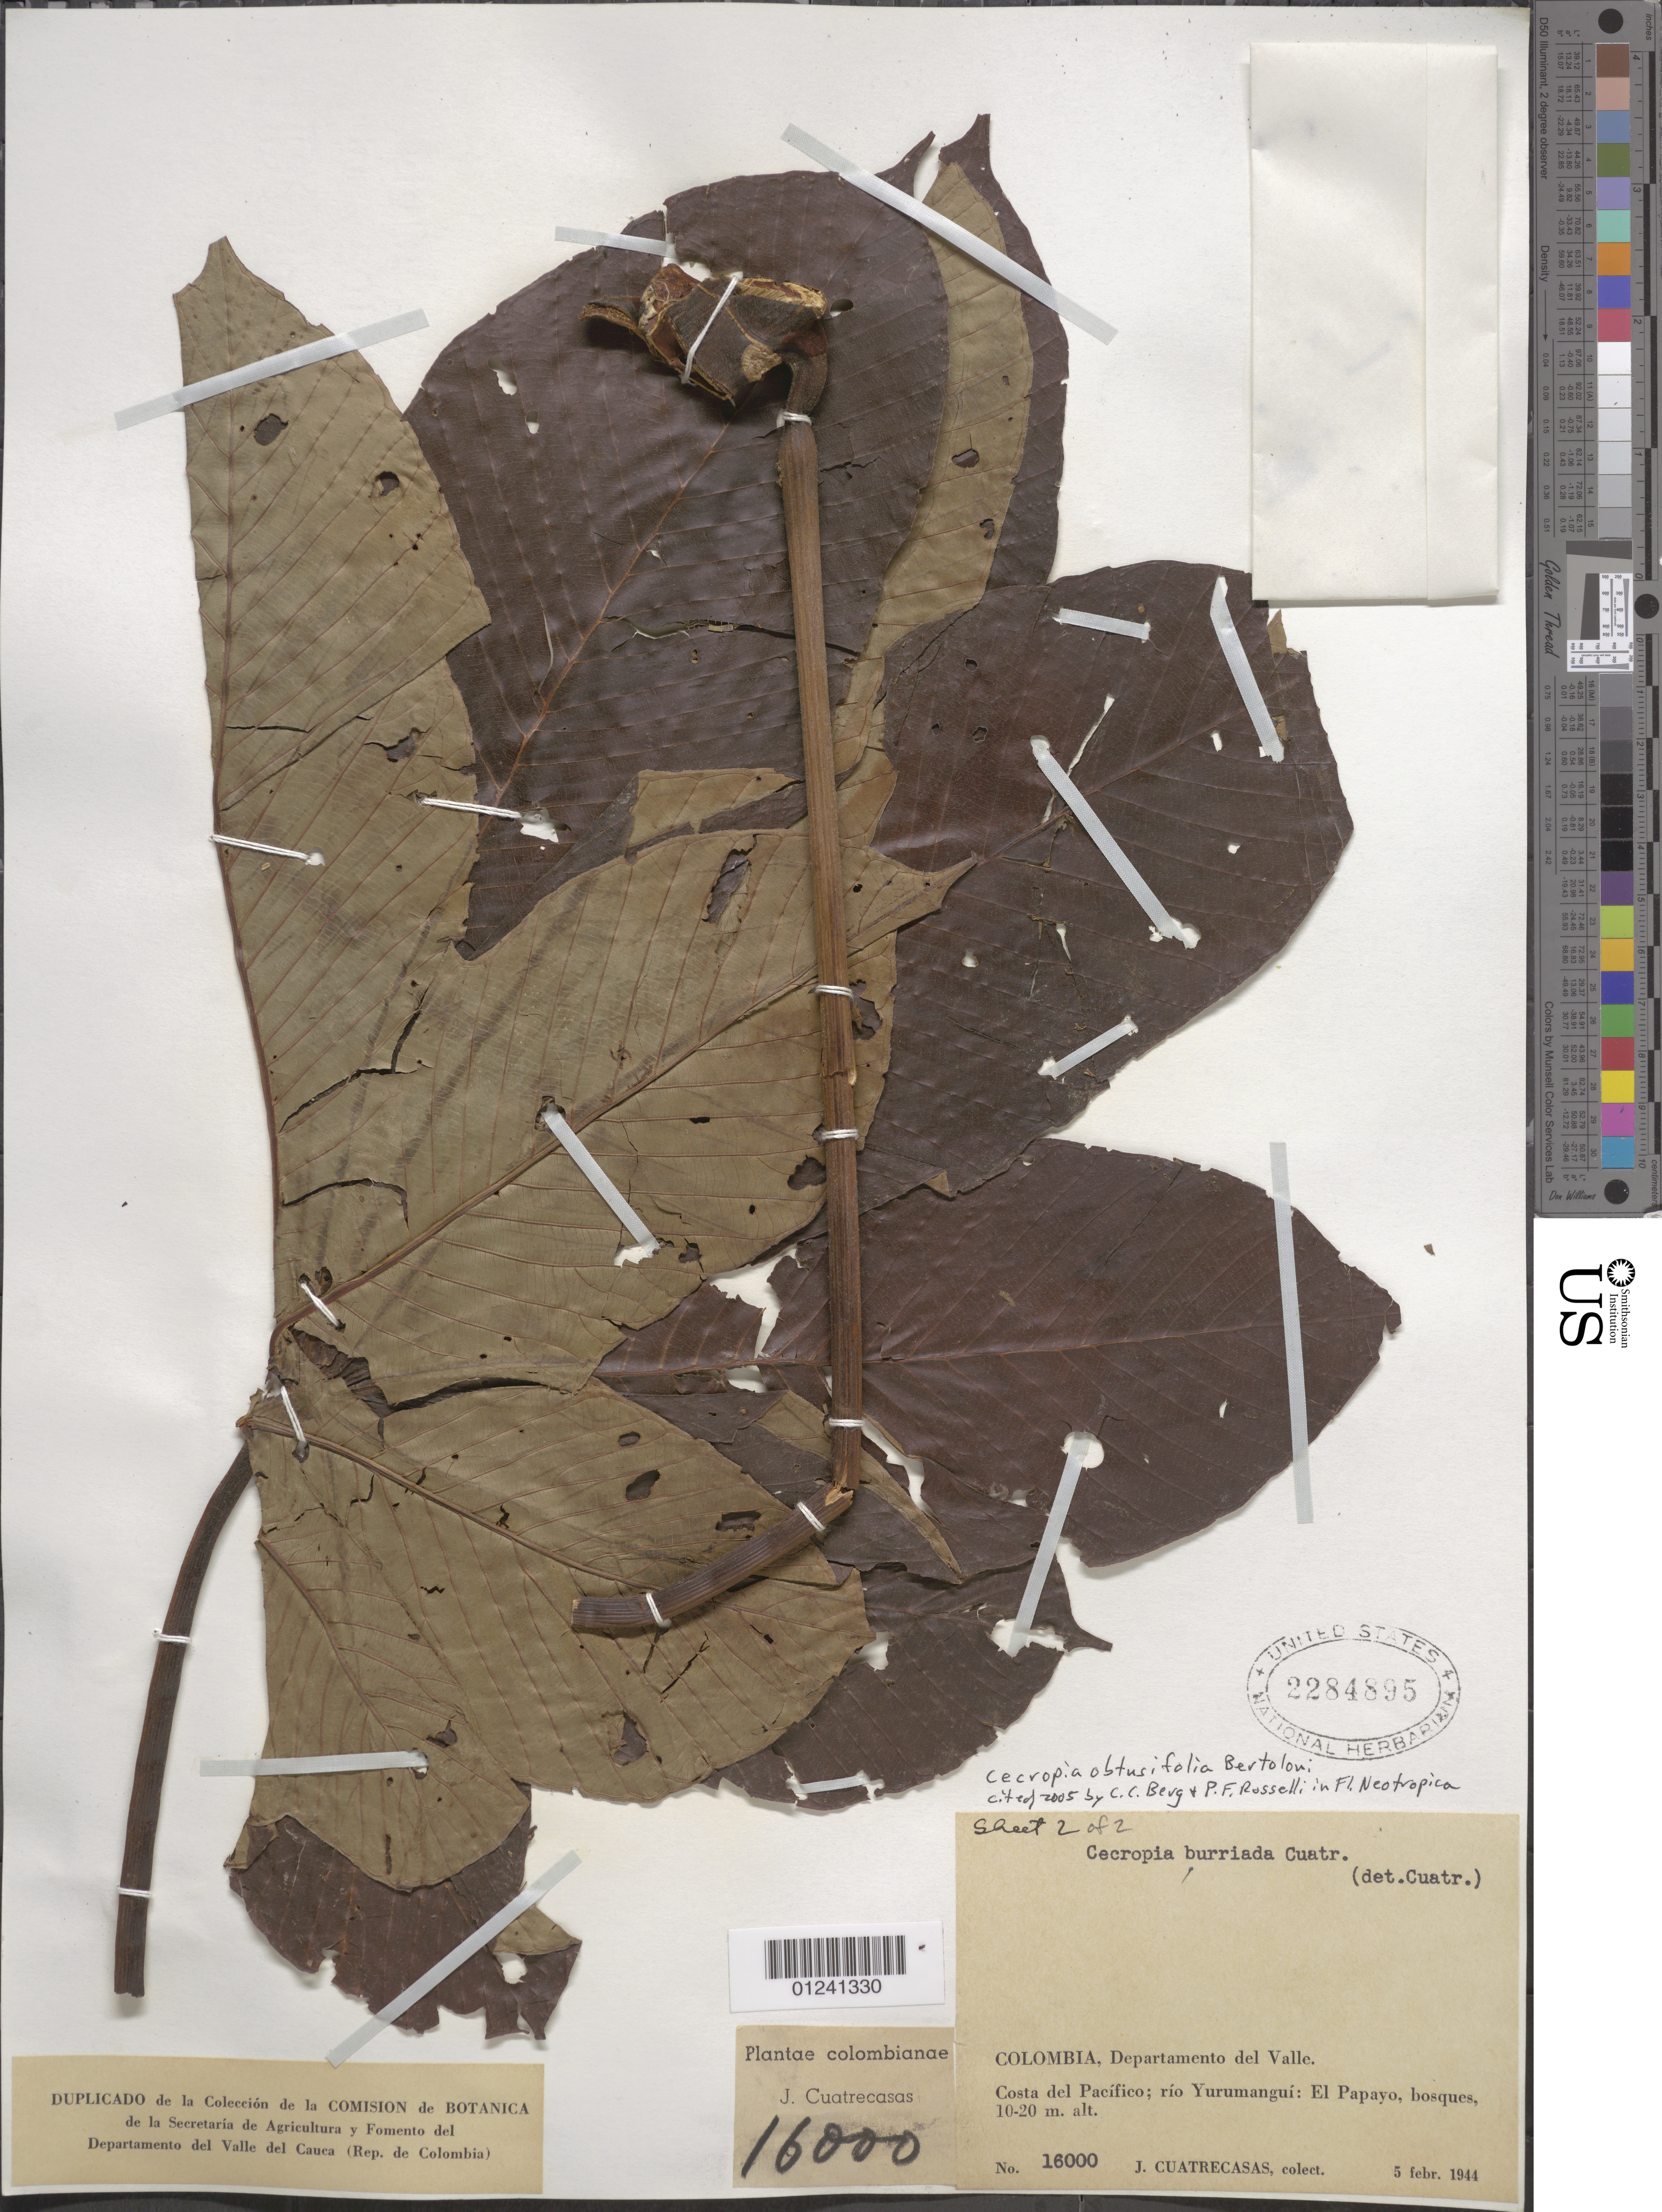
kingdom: Plantae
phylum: Tracheophyta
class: Magnoliopsida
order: Rosales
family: Urticaceae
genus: Cecropia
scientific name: Cecropia obtusifolia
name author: Bertol.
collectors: J. Cuatrecasas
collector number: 16000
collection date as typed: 05 Feb 1944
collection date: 1944-02-05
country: Colombia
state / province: Valle del Cauca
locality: Costa del Pacifico, Rio Yurumangui, El Papayo.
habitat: bosques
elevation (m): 10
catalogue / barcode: US 2284895